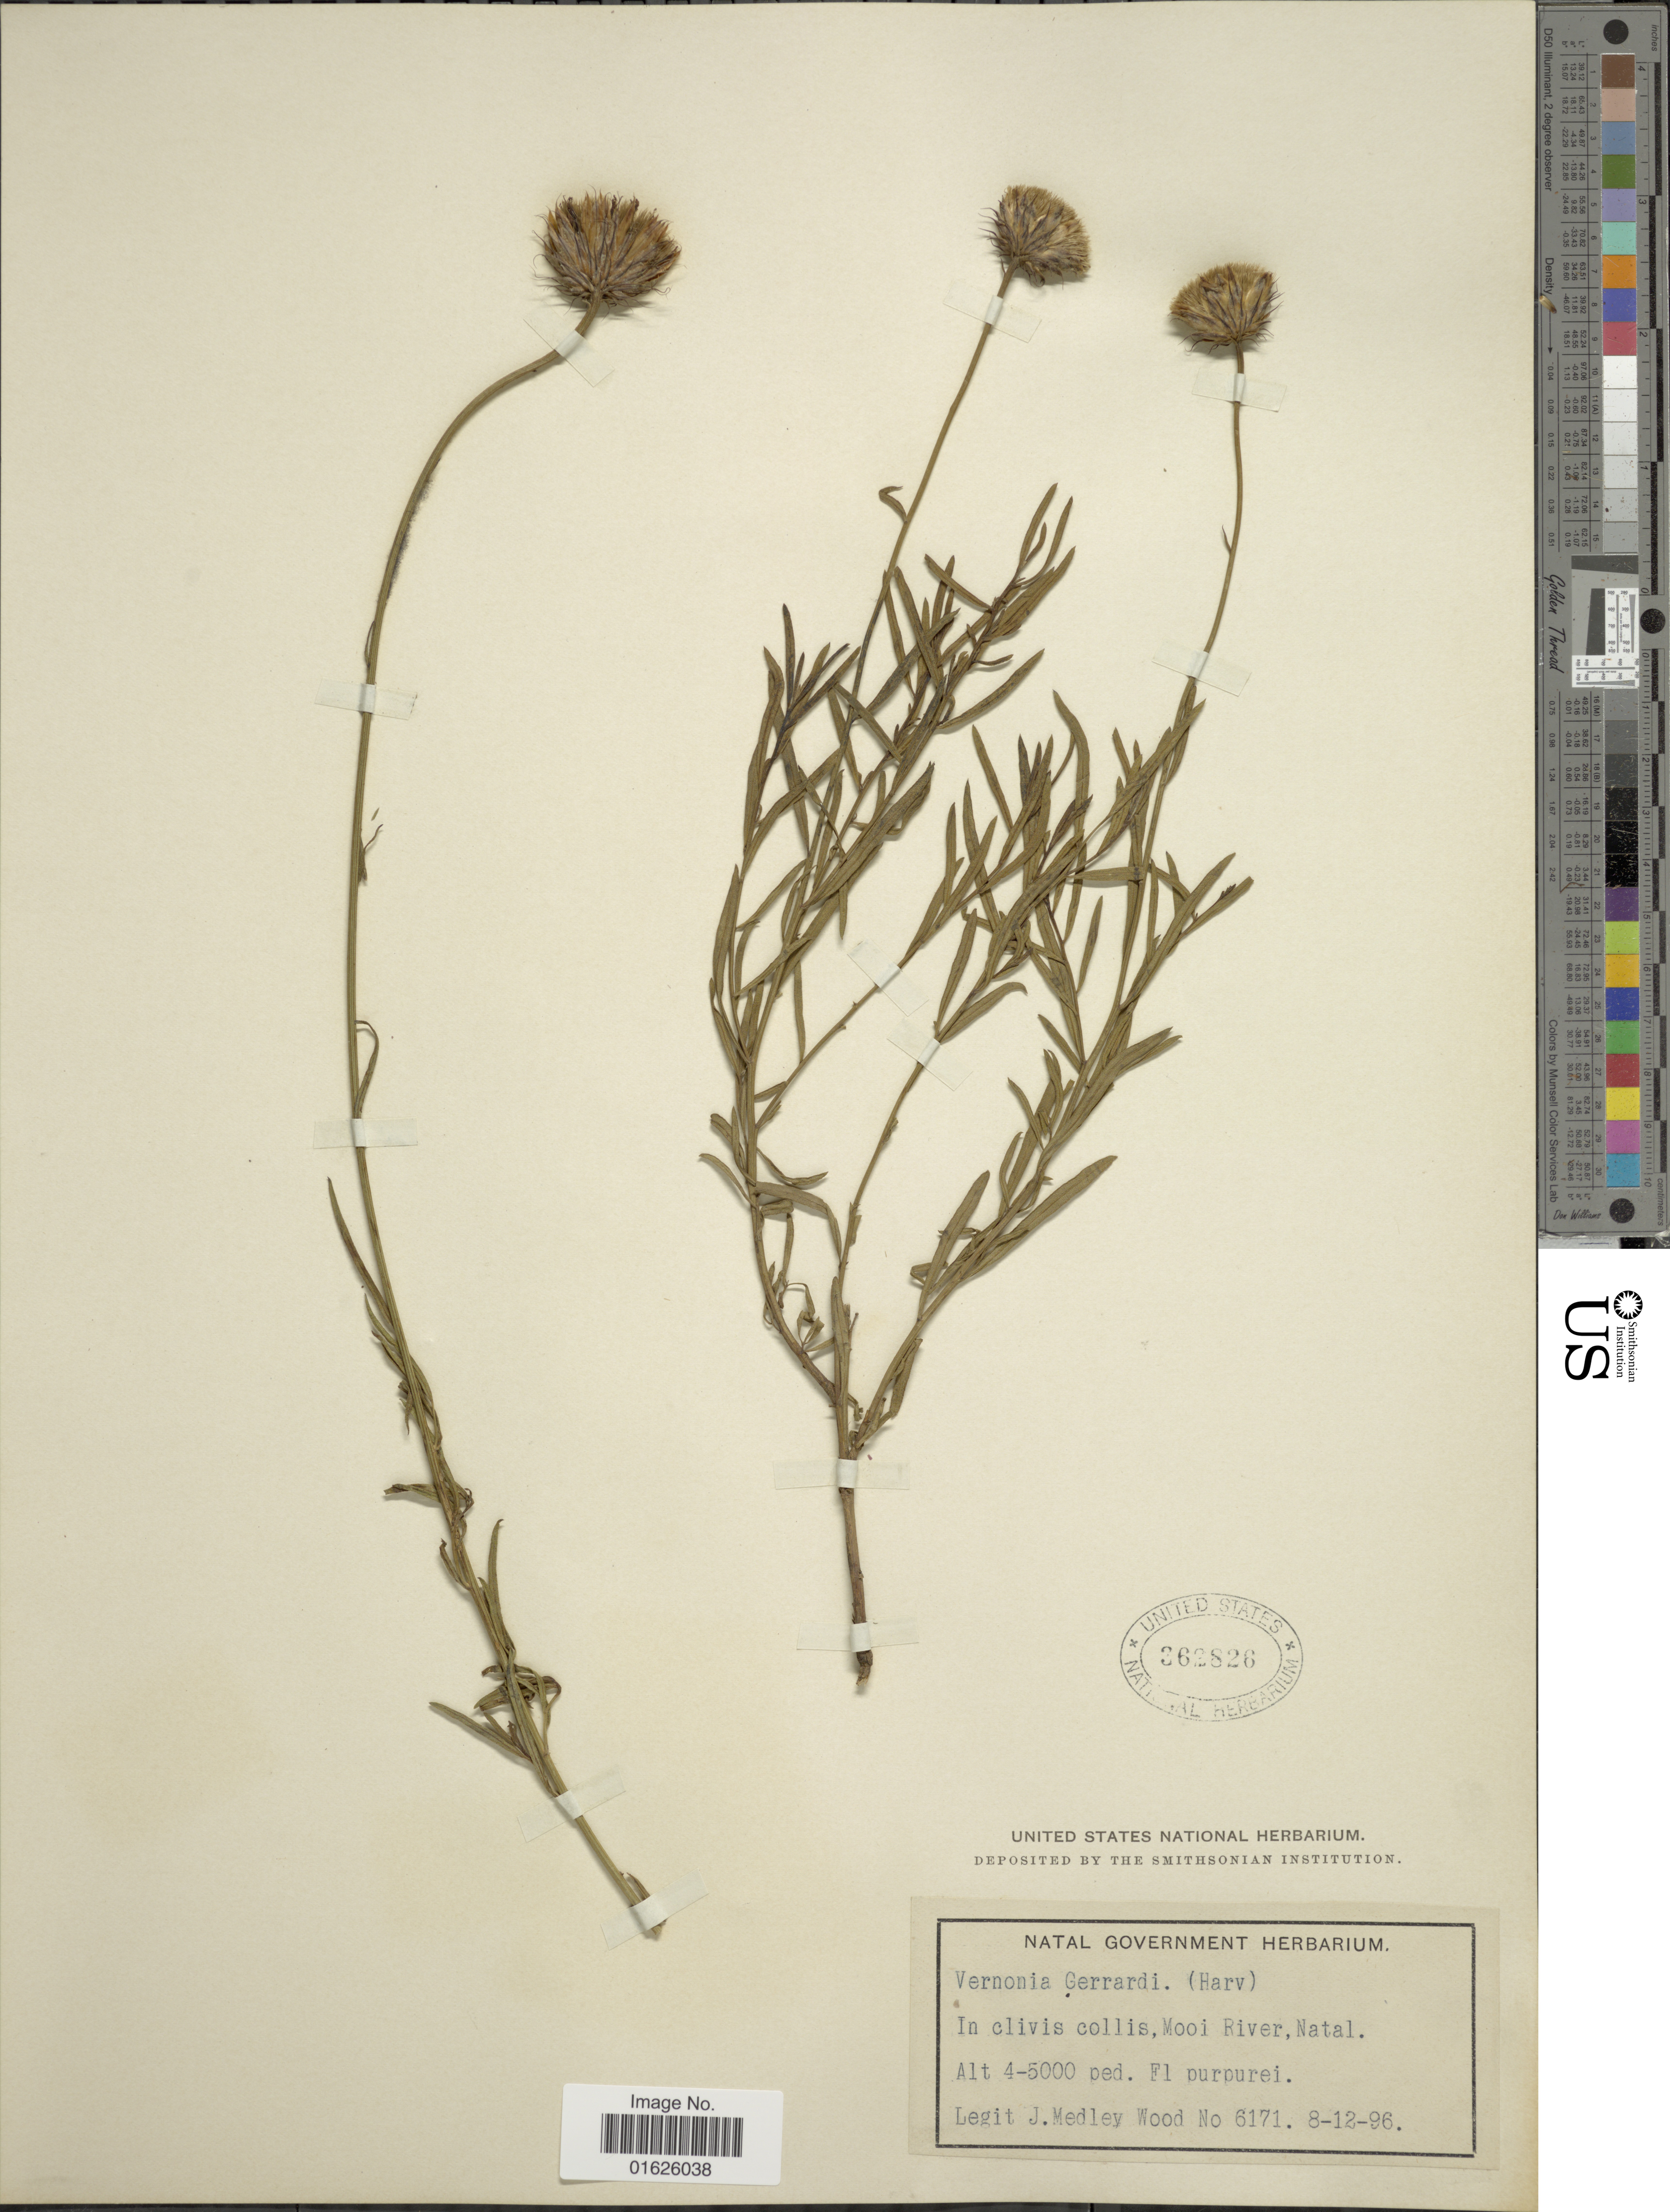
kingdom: Plantae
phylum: Tracheophyta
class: Magnoliopsida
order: Asterales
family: Asteraceae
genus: Parapolydora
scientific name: Parapolydora gerrardii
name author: (Harv.) H. Rob. et al.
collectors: J. Medley Wood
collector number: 6171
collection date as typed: Transcribed d/m/y: 12/8/96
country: South Africa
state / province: KwaZulu-Natal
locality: In clivis collis, Mooi River, Natal.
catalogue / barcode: US 362826